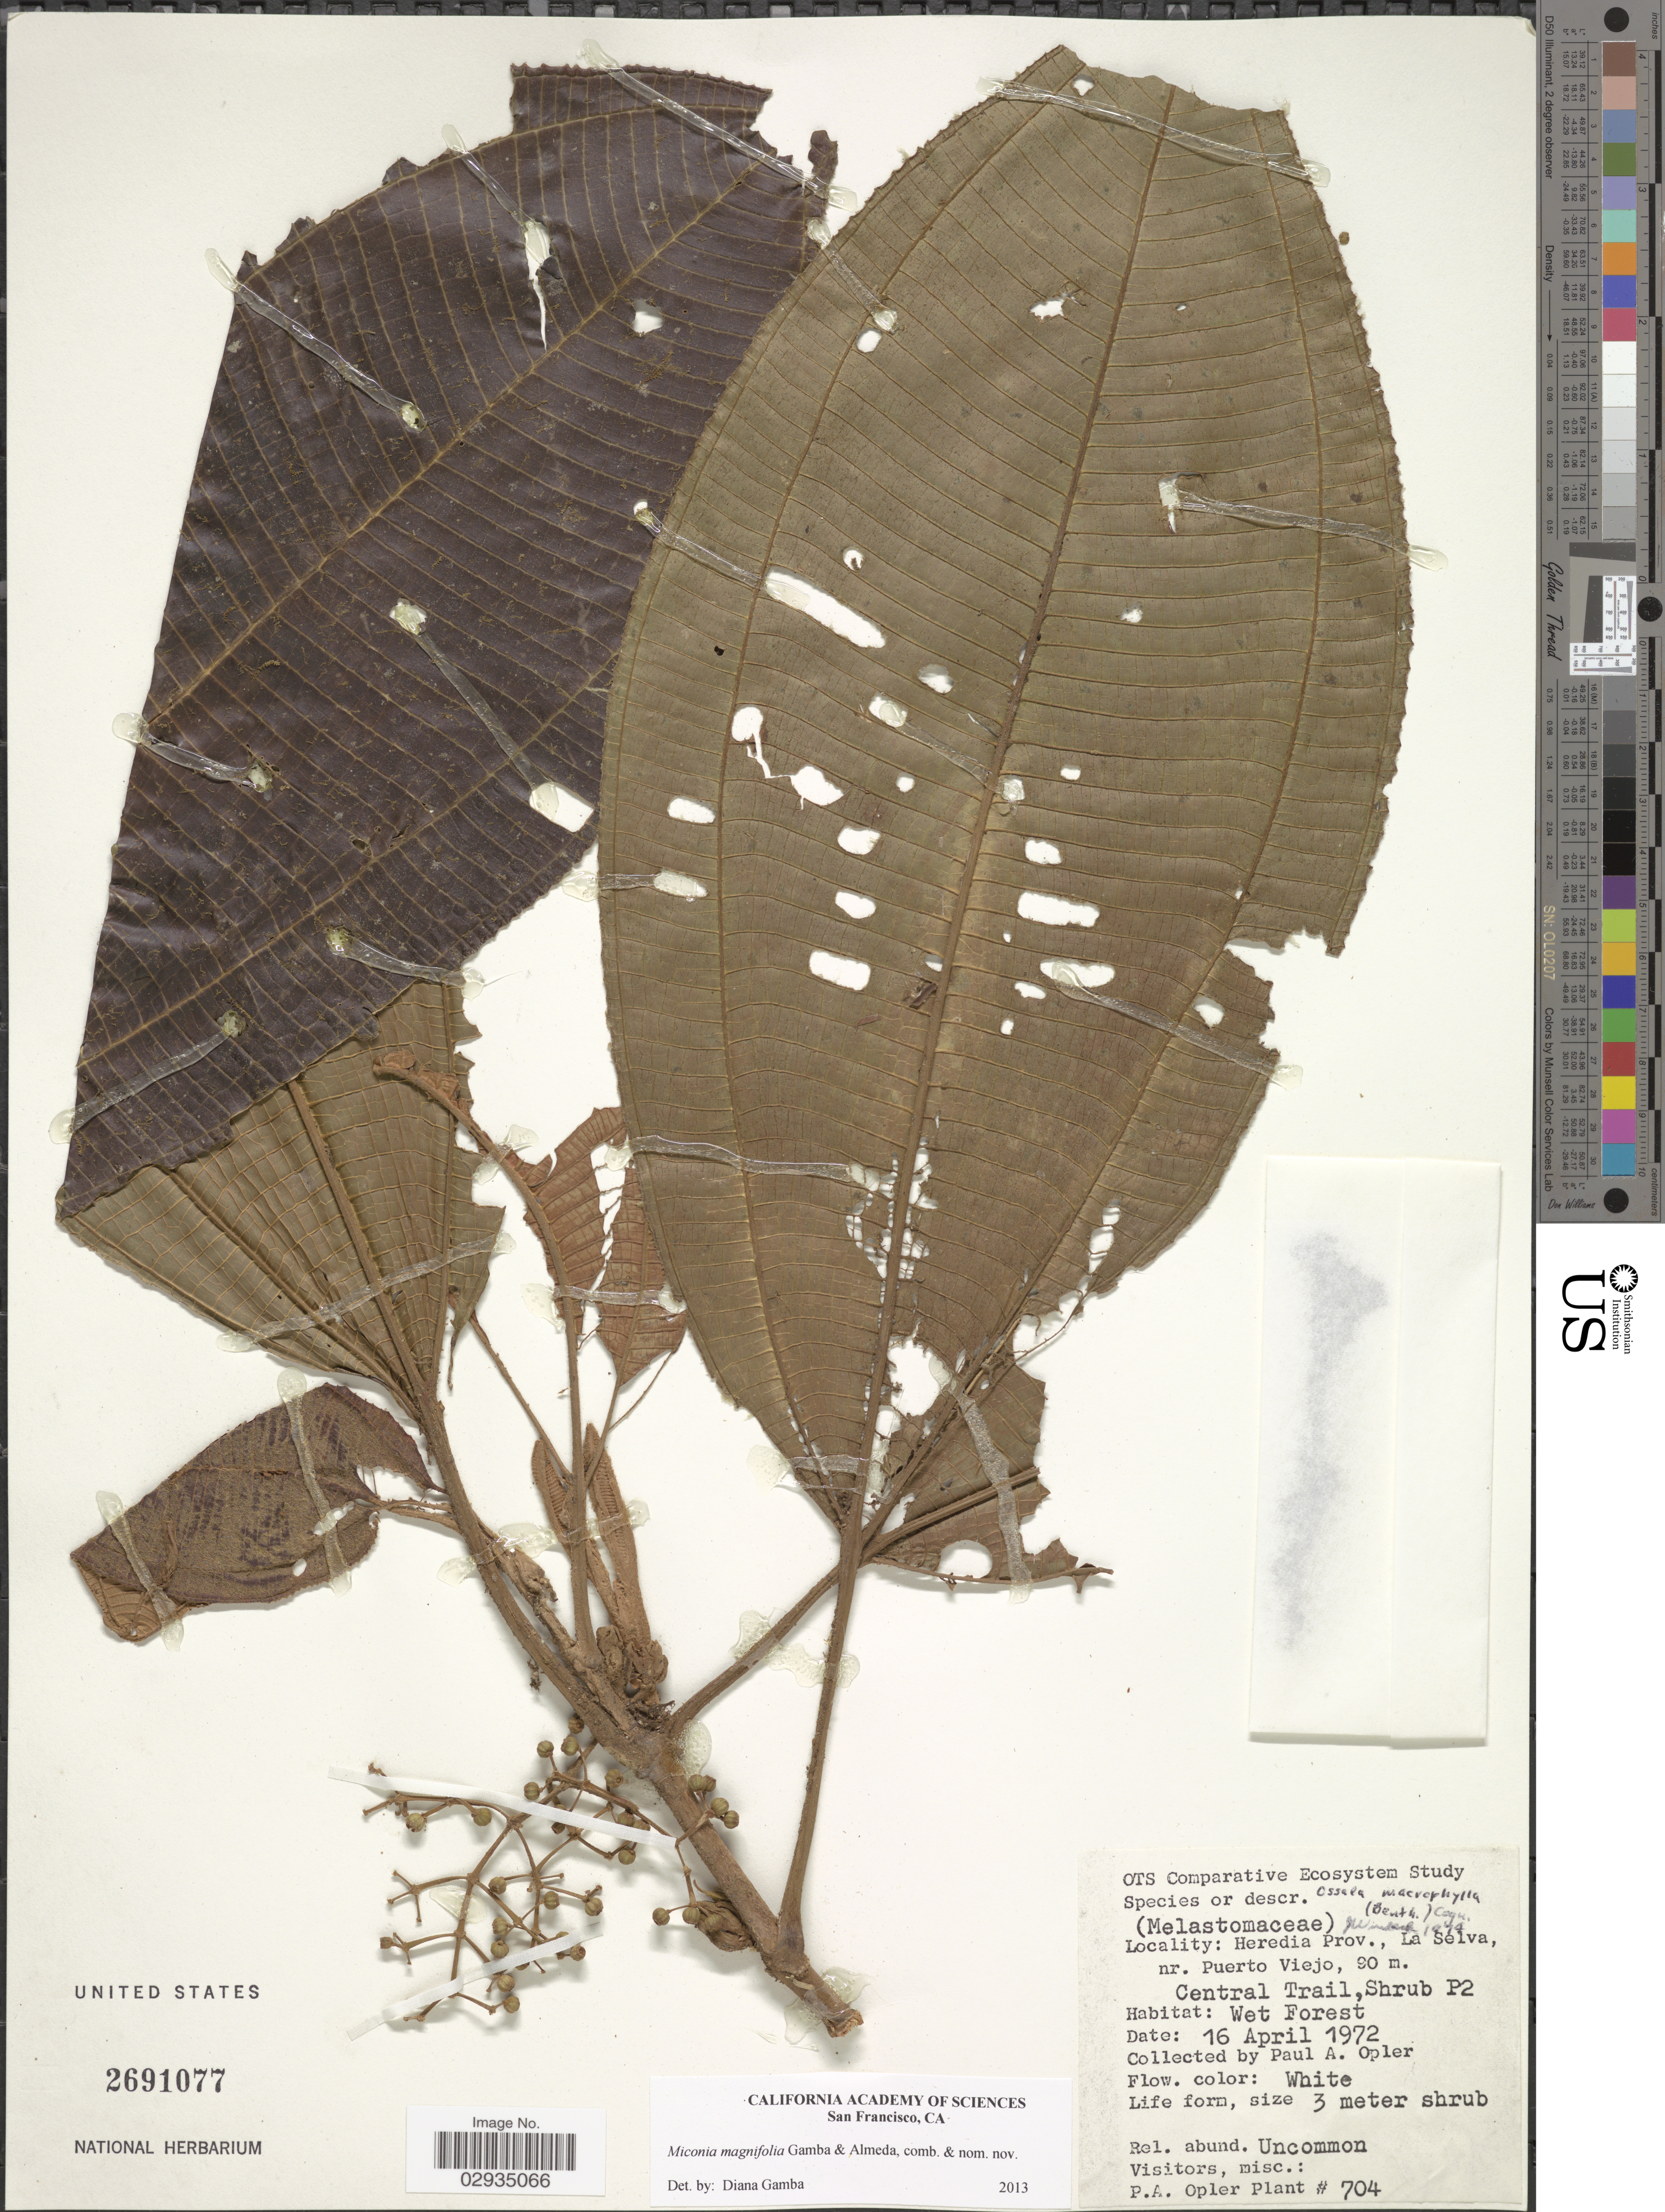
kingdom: Plantae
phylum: Tracheophyta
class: Magnoliopsida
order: Myrtales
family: Melastomataceae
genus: Miconia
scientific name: Miconia magnifolia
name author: Gamba & Almeda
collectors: P. Opler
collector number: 704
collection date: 1972-04-16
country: Costa Rica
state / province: Heredia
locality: La Selva, nr. Puerto Viejo, Central Trail, Shrub P2.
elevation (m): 90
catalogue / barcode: US 2691077